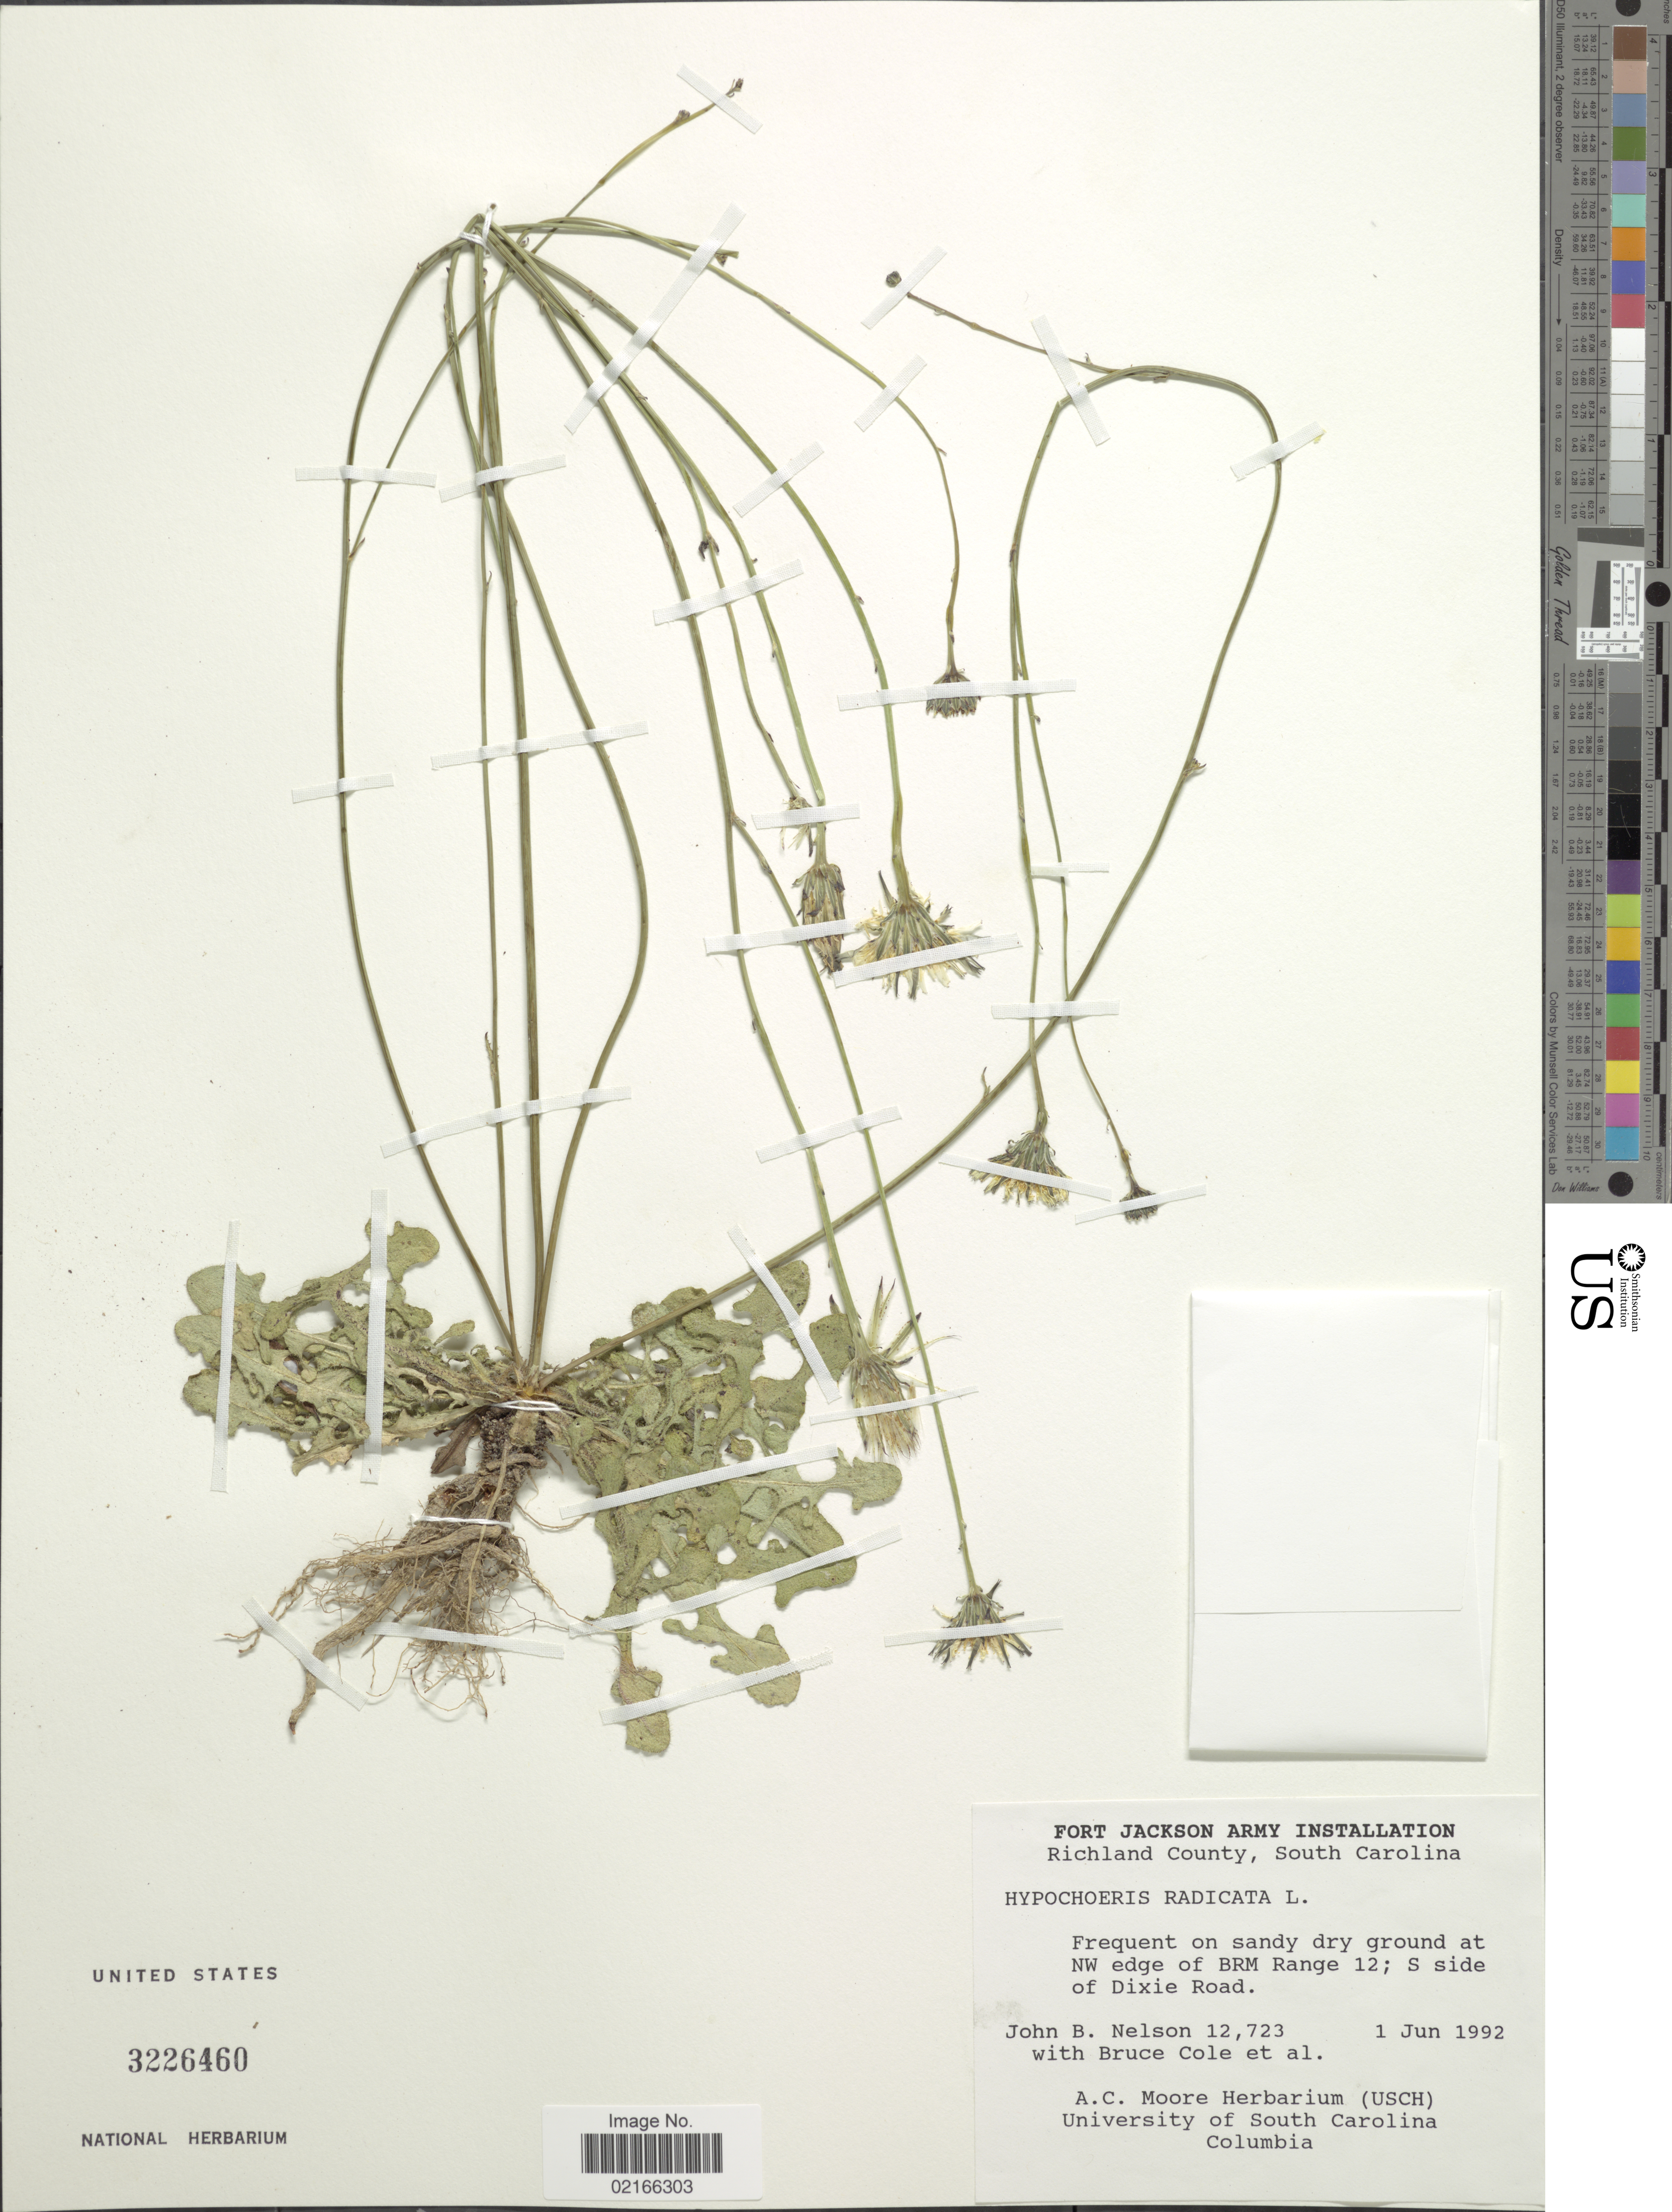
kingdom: Plantae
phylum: Tracheophyta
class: Magnoliopsida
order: Asterales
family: Asteraceae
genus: Hypochaeris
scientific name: Hypochaeris radicata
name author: L.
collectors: J. B. Nelson, B. Cole & et al.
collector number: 12723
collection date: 1992-06-01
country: United States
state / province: South Carolina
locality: Richland County. NW edge of BRM Range 12; S side of Dixie Road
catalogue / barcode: US 3226460